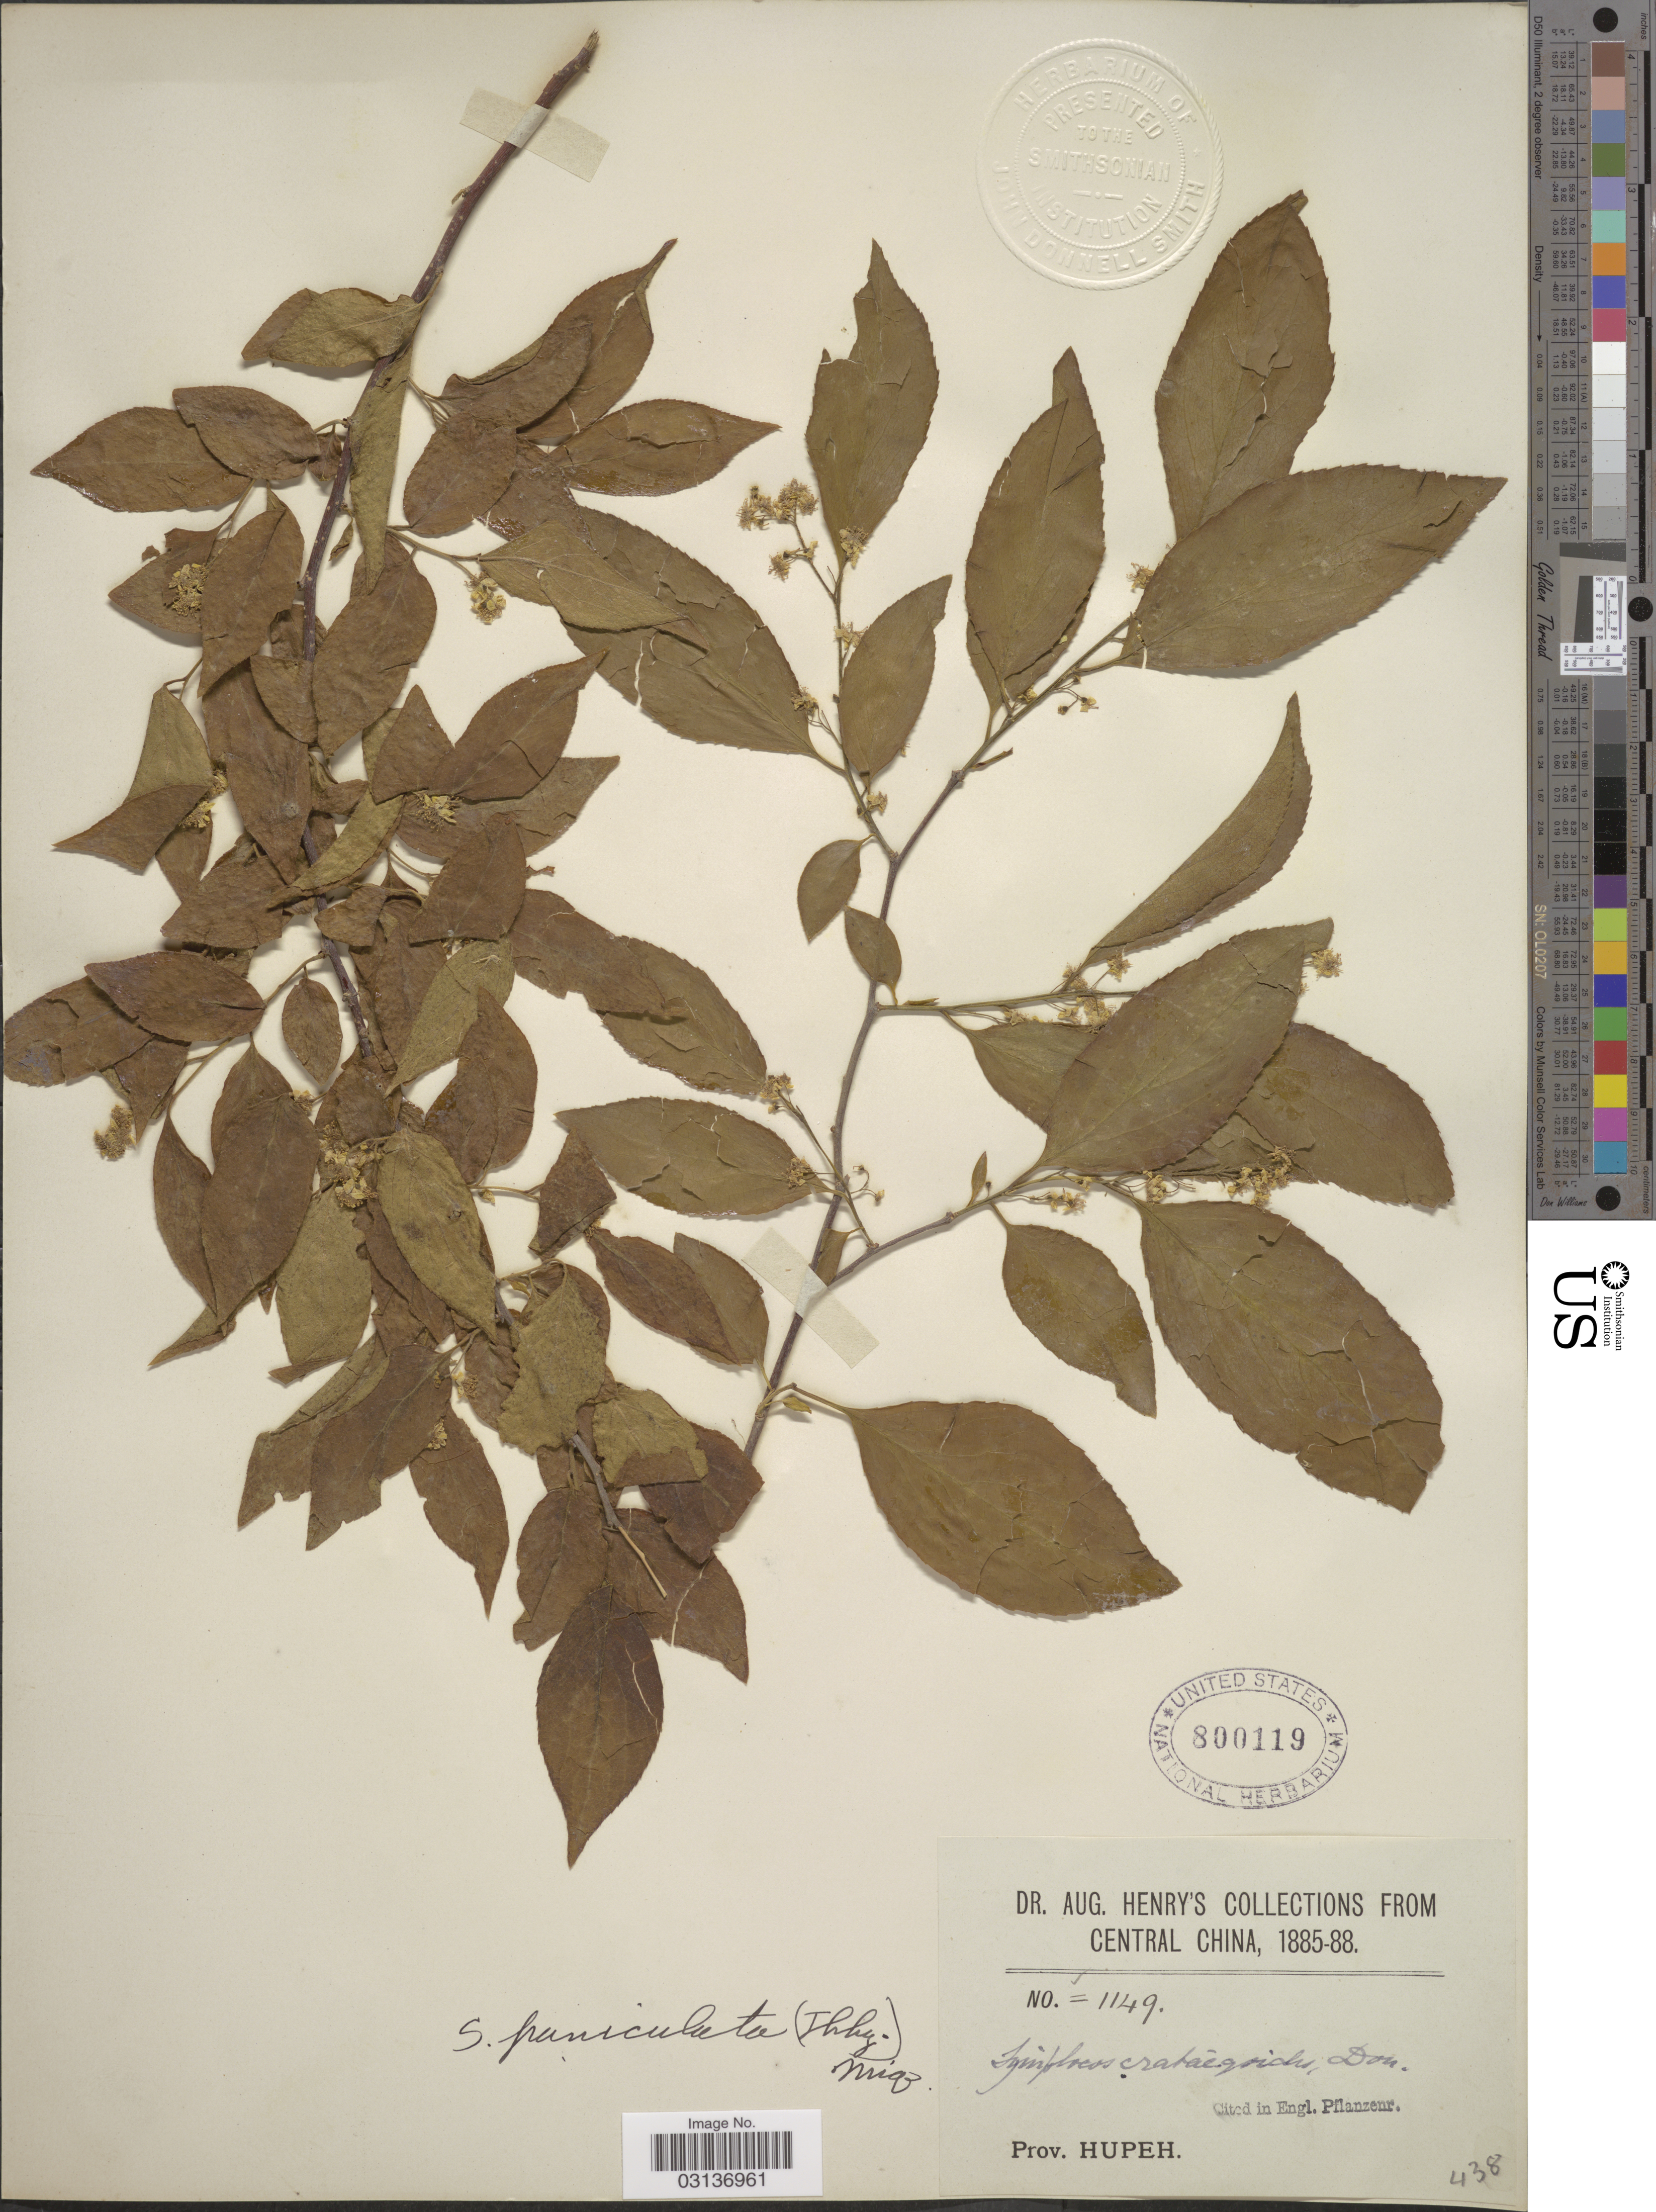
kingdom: Plantae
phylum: Tracheophyta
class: Magnoliopsida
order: Ericales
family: Symplocaceae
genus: Symplocos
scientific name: Symplocos paniculata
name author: Miq.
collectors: A. Henry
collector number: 1149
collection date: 1885/1888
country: China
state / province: Hubei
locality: Central China. Prov. Hupeh.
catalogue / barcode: US 800119